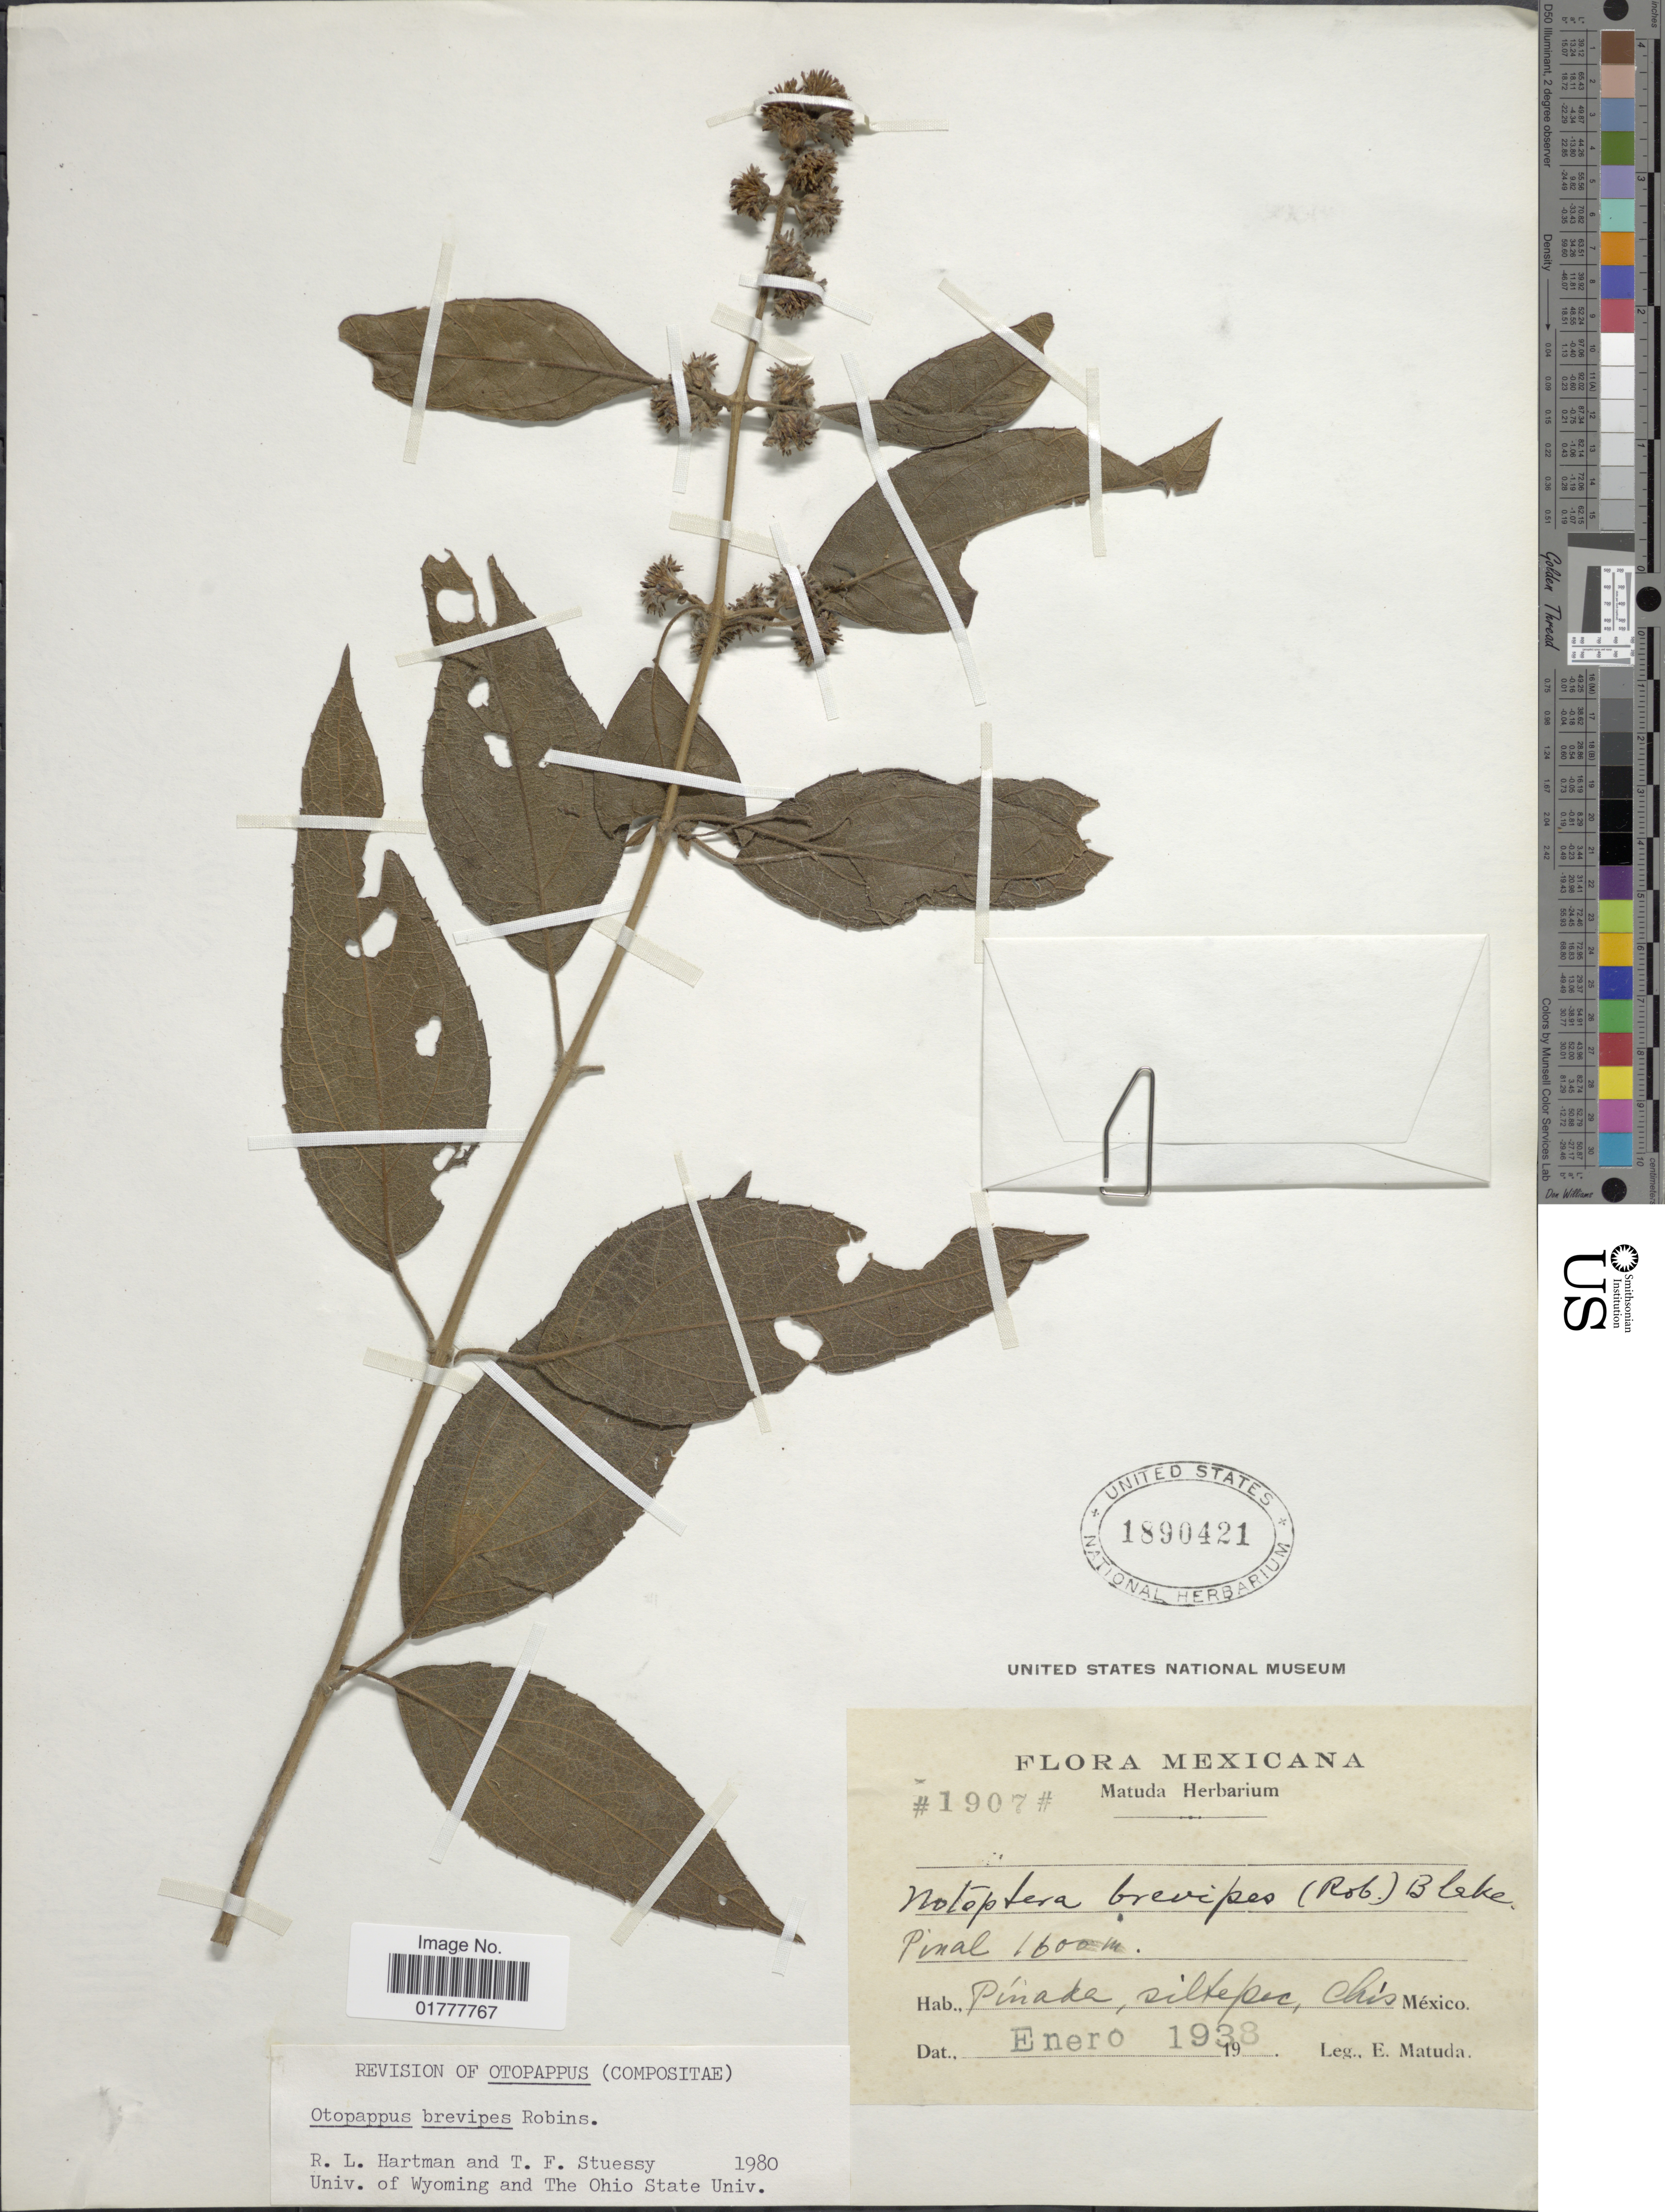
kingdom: Plantae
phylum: Tracheophyta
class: Magnoliopsida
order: Asterales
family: Asteraceae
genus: Otopappus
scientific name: Otopappus brevipes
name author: B.L. Rob.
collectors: E. Matuda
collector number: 1907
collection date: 1938-01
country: Mexico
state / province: Chiapas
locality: Pinake , siltepe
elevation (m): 1600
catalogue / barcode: US 1890421